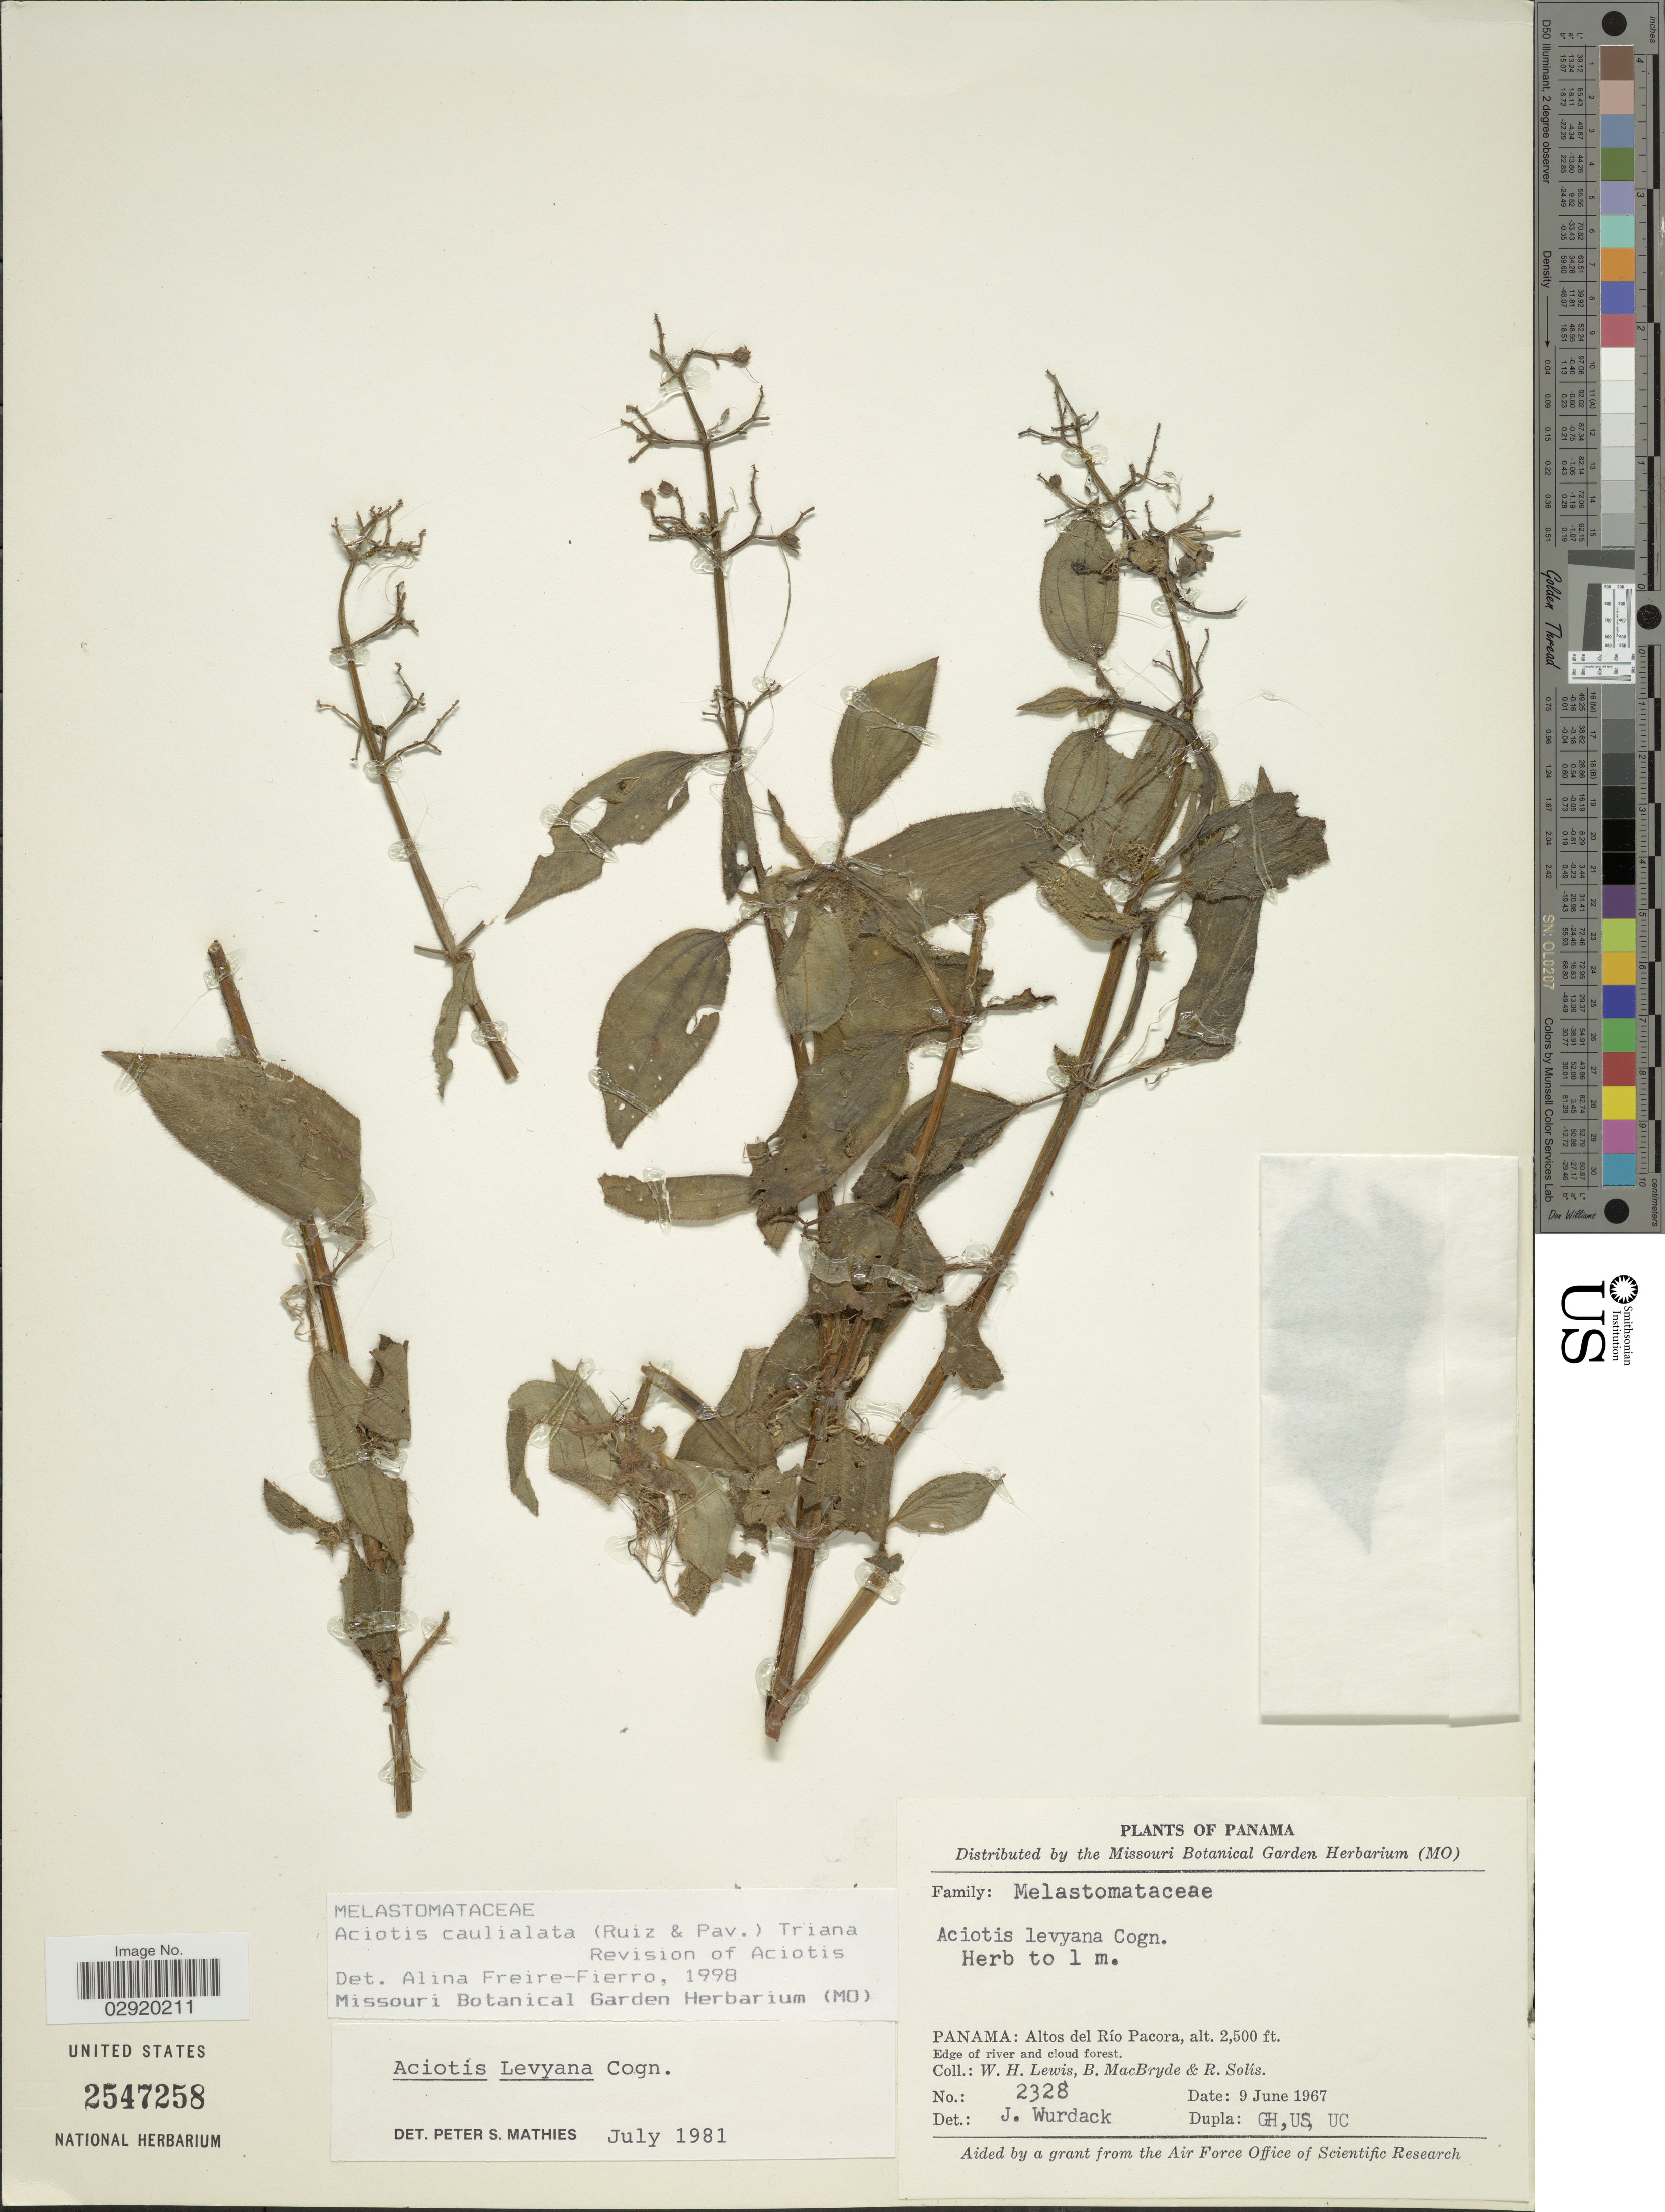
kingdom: Plantae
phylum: Tracheophyta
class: Magnoliopsida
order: Myrtales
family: Melastomataceae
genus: Aciotis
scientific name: Aciotis rubricaulis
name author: (Mart. ex DC.) Triana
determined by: Nunes da Silva, Diego, (RB), Jardim Botanico do Rio de Janeiro - Herbario (BRAZIL)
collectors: W. H. Lewis, B. MacBryde & R. Solis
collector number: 2328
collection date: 1967-06-09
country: Panama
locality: Altos del Río Pacora.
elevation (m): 762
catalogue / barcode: US 2547258